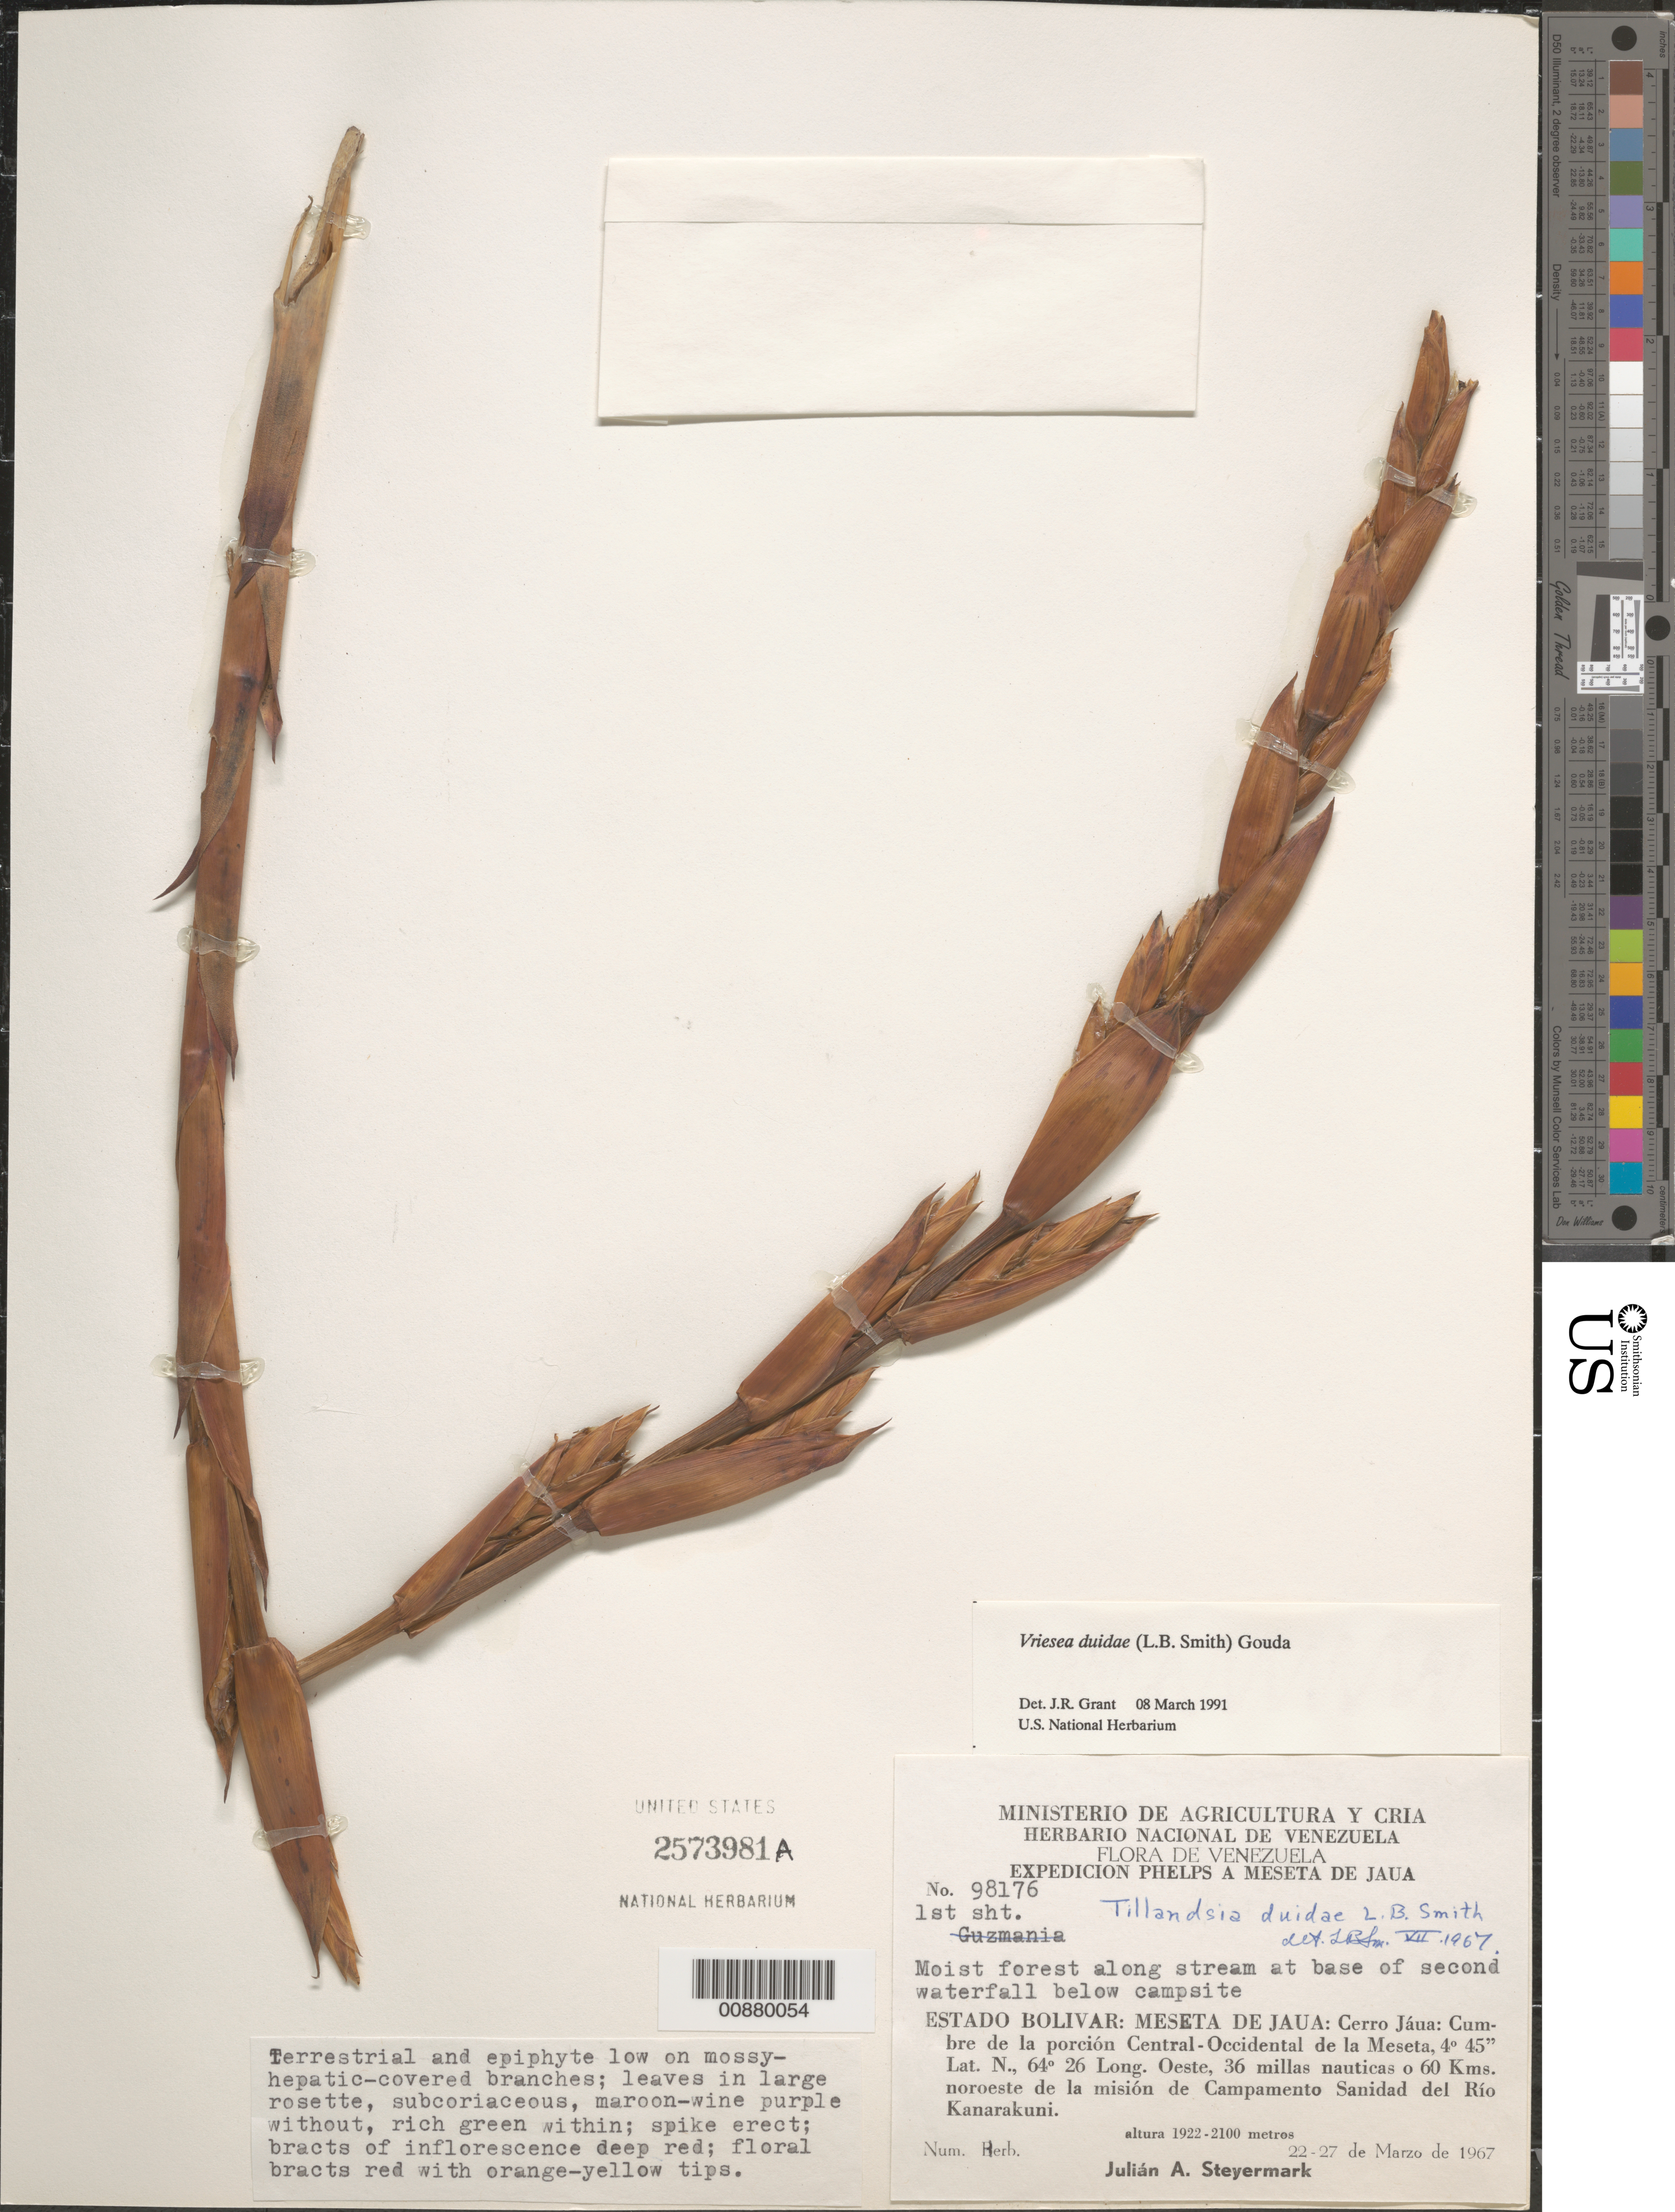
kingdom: Plantae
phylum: Tracheophyta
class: Liliopsida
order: Poales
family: Bromeliaceae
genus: Vriesea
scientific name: Vriesea duidae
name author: (L.B. Sm.) Gouda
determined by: Grant, J. R., (SWITZERLAND)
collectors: J. Steyermark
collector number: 98176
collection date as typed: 22-Mar-67 to 27-Mar-67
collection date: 1967-03-22/1967-03-27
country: Venezuela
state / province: Bolívar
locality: Meseta del Jaua: Cerro Jáua, cumbre de la porcion Central-Occidental de la Meseta, 36 millas nauticas o 60 km NO de la mision de Campamento Sanidad del Río Kanarakuni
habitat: Low on mossy-hepatic-covered branches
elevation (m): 1922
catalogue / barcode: US 2573981